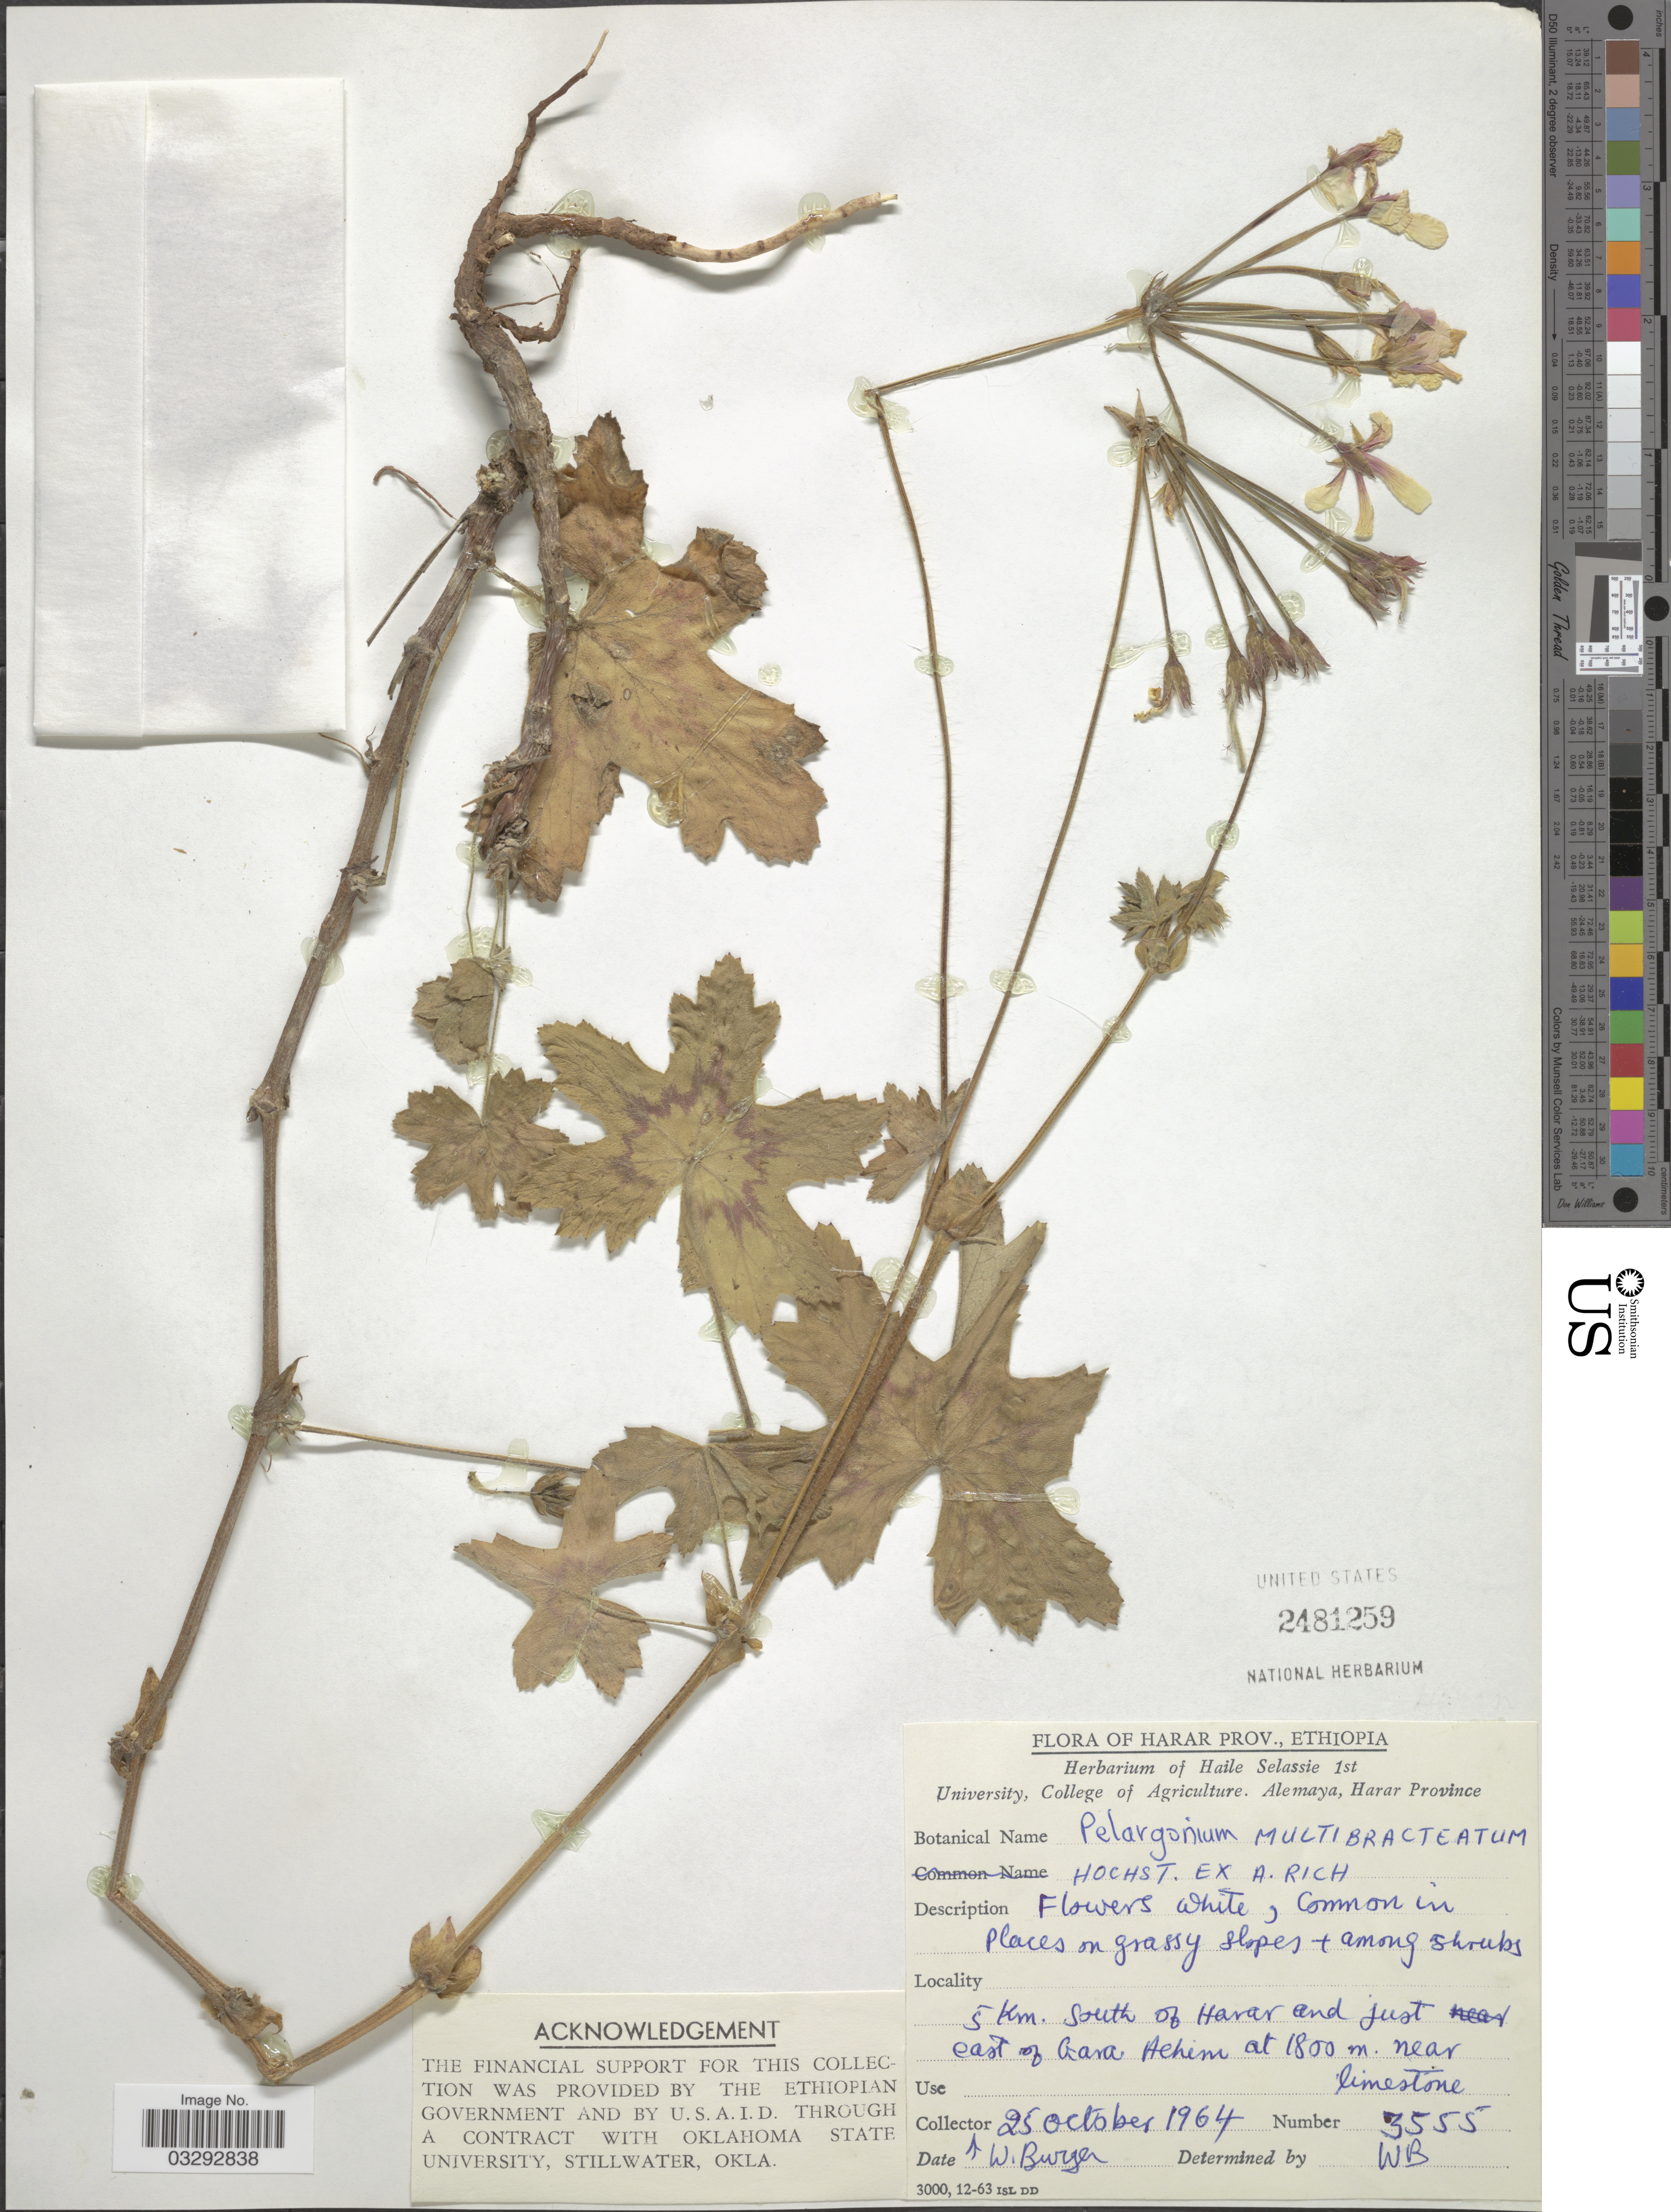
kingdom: Plantae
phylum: Tracheophyta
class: Magnoliopsida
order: Geraniales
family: Geraniaceae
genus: Pelargonium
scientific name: Pelargonium multibracteatum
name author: Hochst. ex A. Rich.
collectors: W. Burger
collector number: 3555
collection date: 1964-10-25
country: Ethiopia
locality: Harar Prov., 5 Km. South of Harar and just east of Gara Achim.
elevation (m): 1800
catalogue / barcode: US 2481259